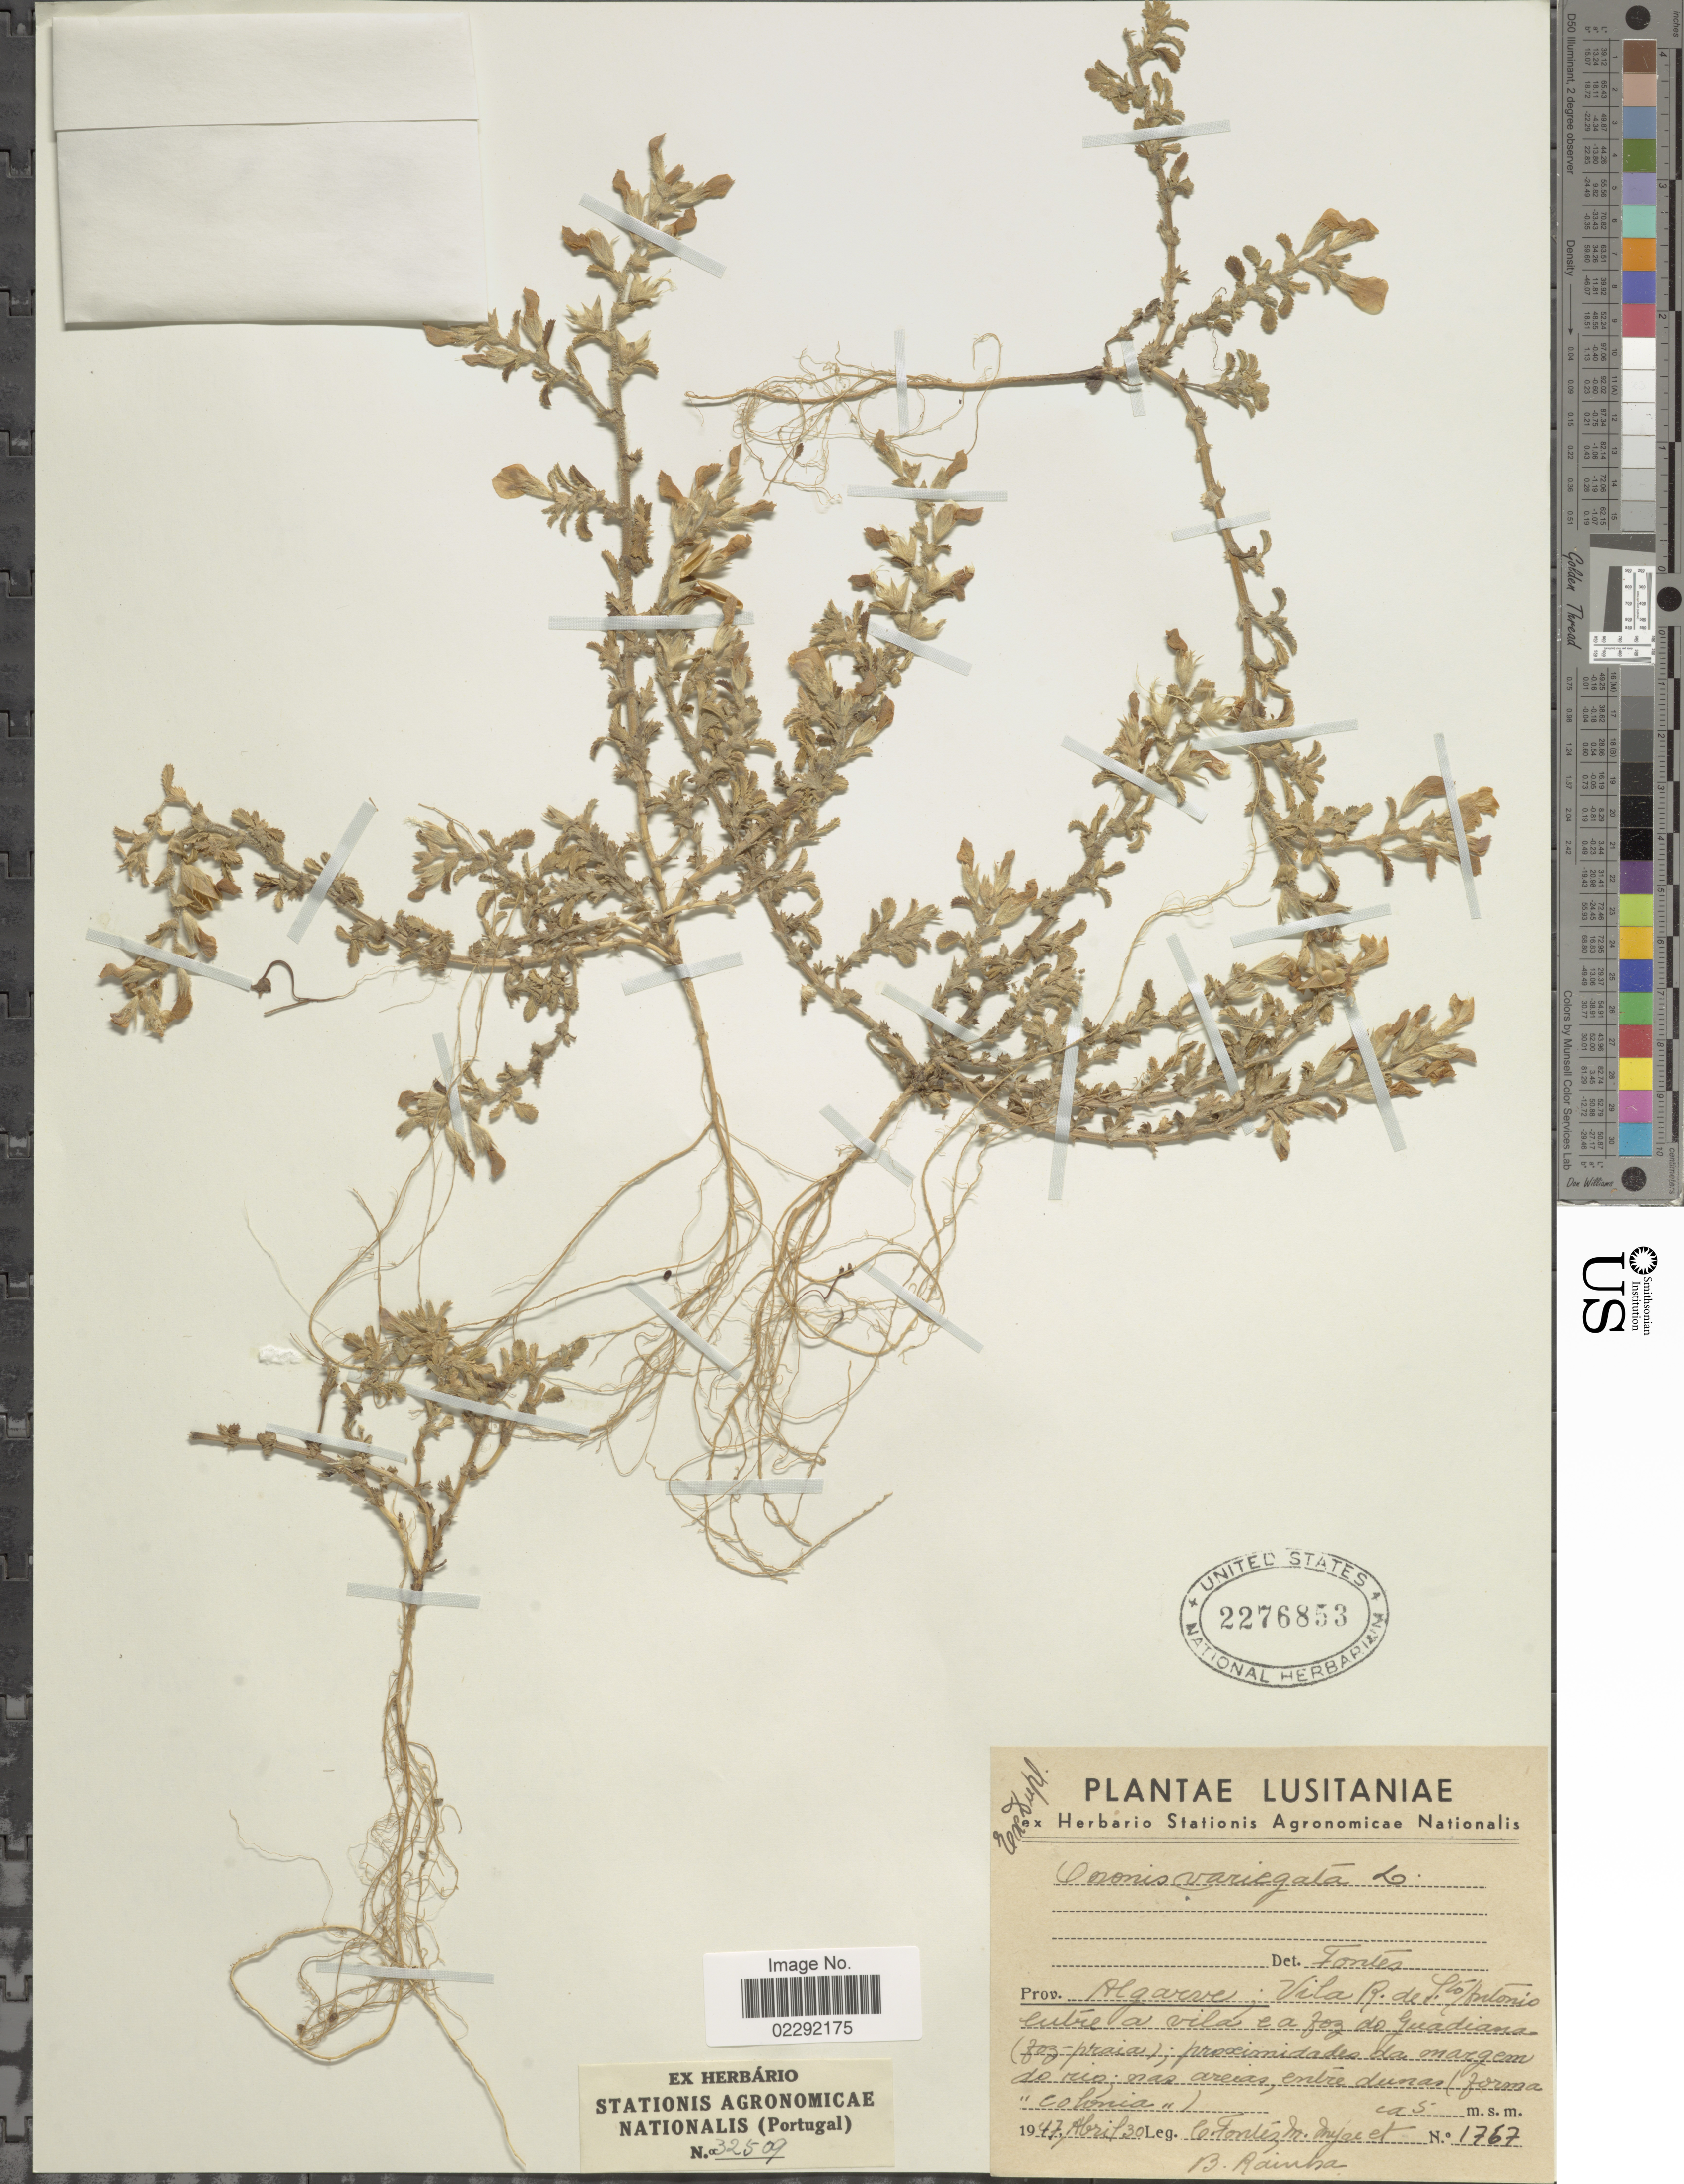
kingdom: Plantae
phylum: Tracheophyta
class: Magnoliopsida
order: Fabales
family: Fabaceae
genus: Ononis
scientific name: Ononis variegata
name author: L.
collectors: C. Fontes, Myre, M. & B. Rainha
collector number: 1767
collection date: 1947-04-30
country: Portugal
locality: Lusitaniae, Prov. Algarve; Vila R. de Sta. Antonio entre a vila e a foz do Guadiana (foz-praia); proximidades da margem do rio; mas erias, entre dumas (forma "colonia"). [interpreted]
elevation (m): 5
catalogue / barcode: US 2276853